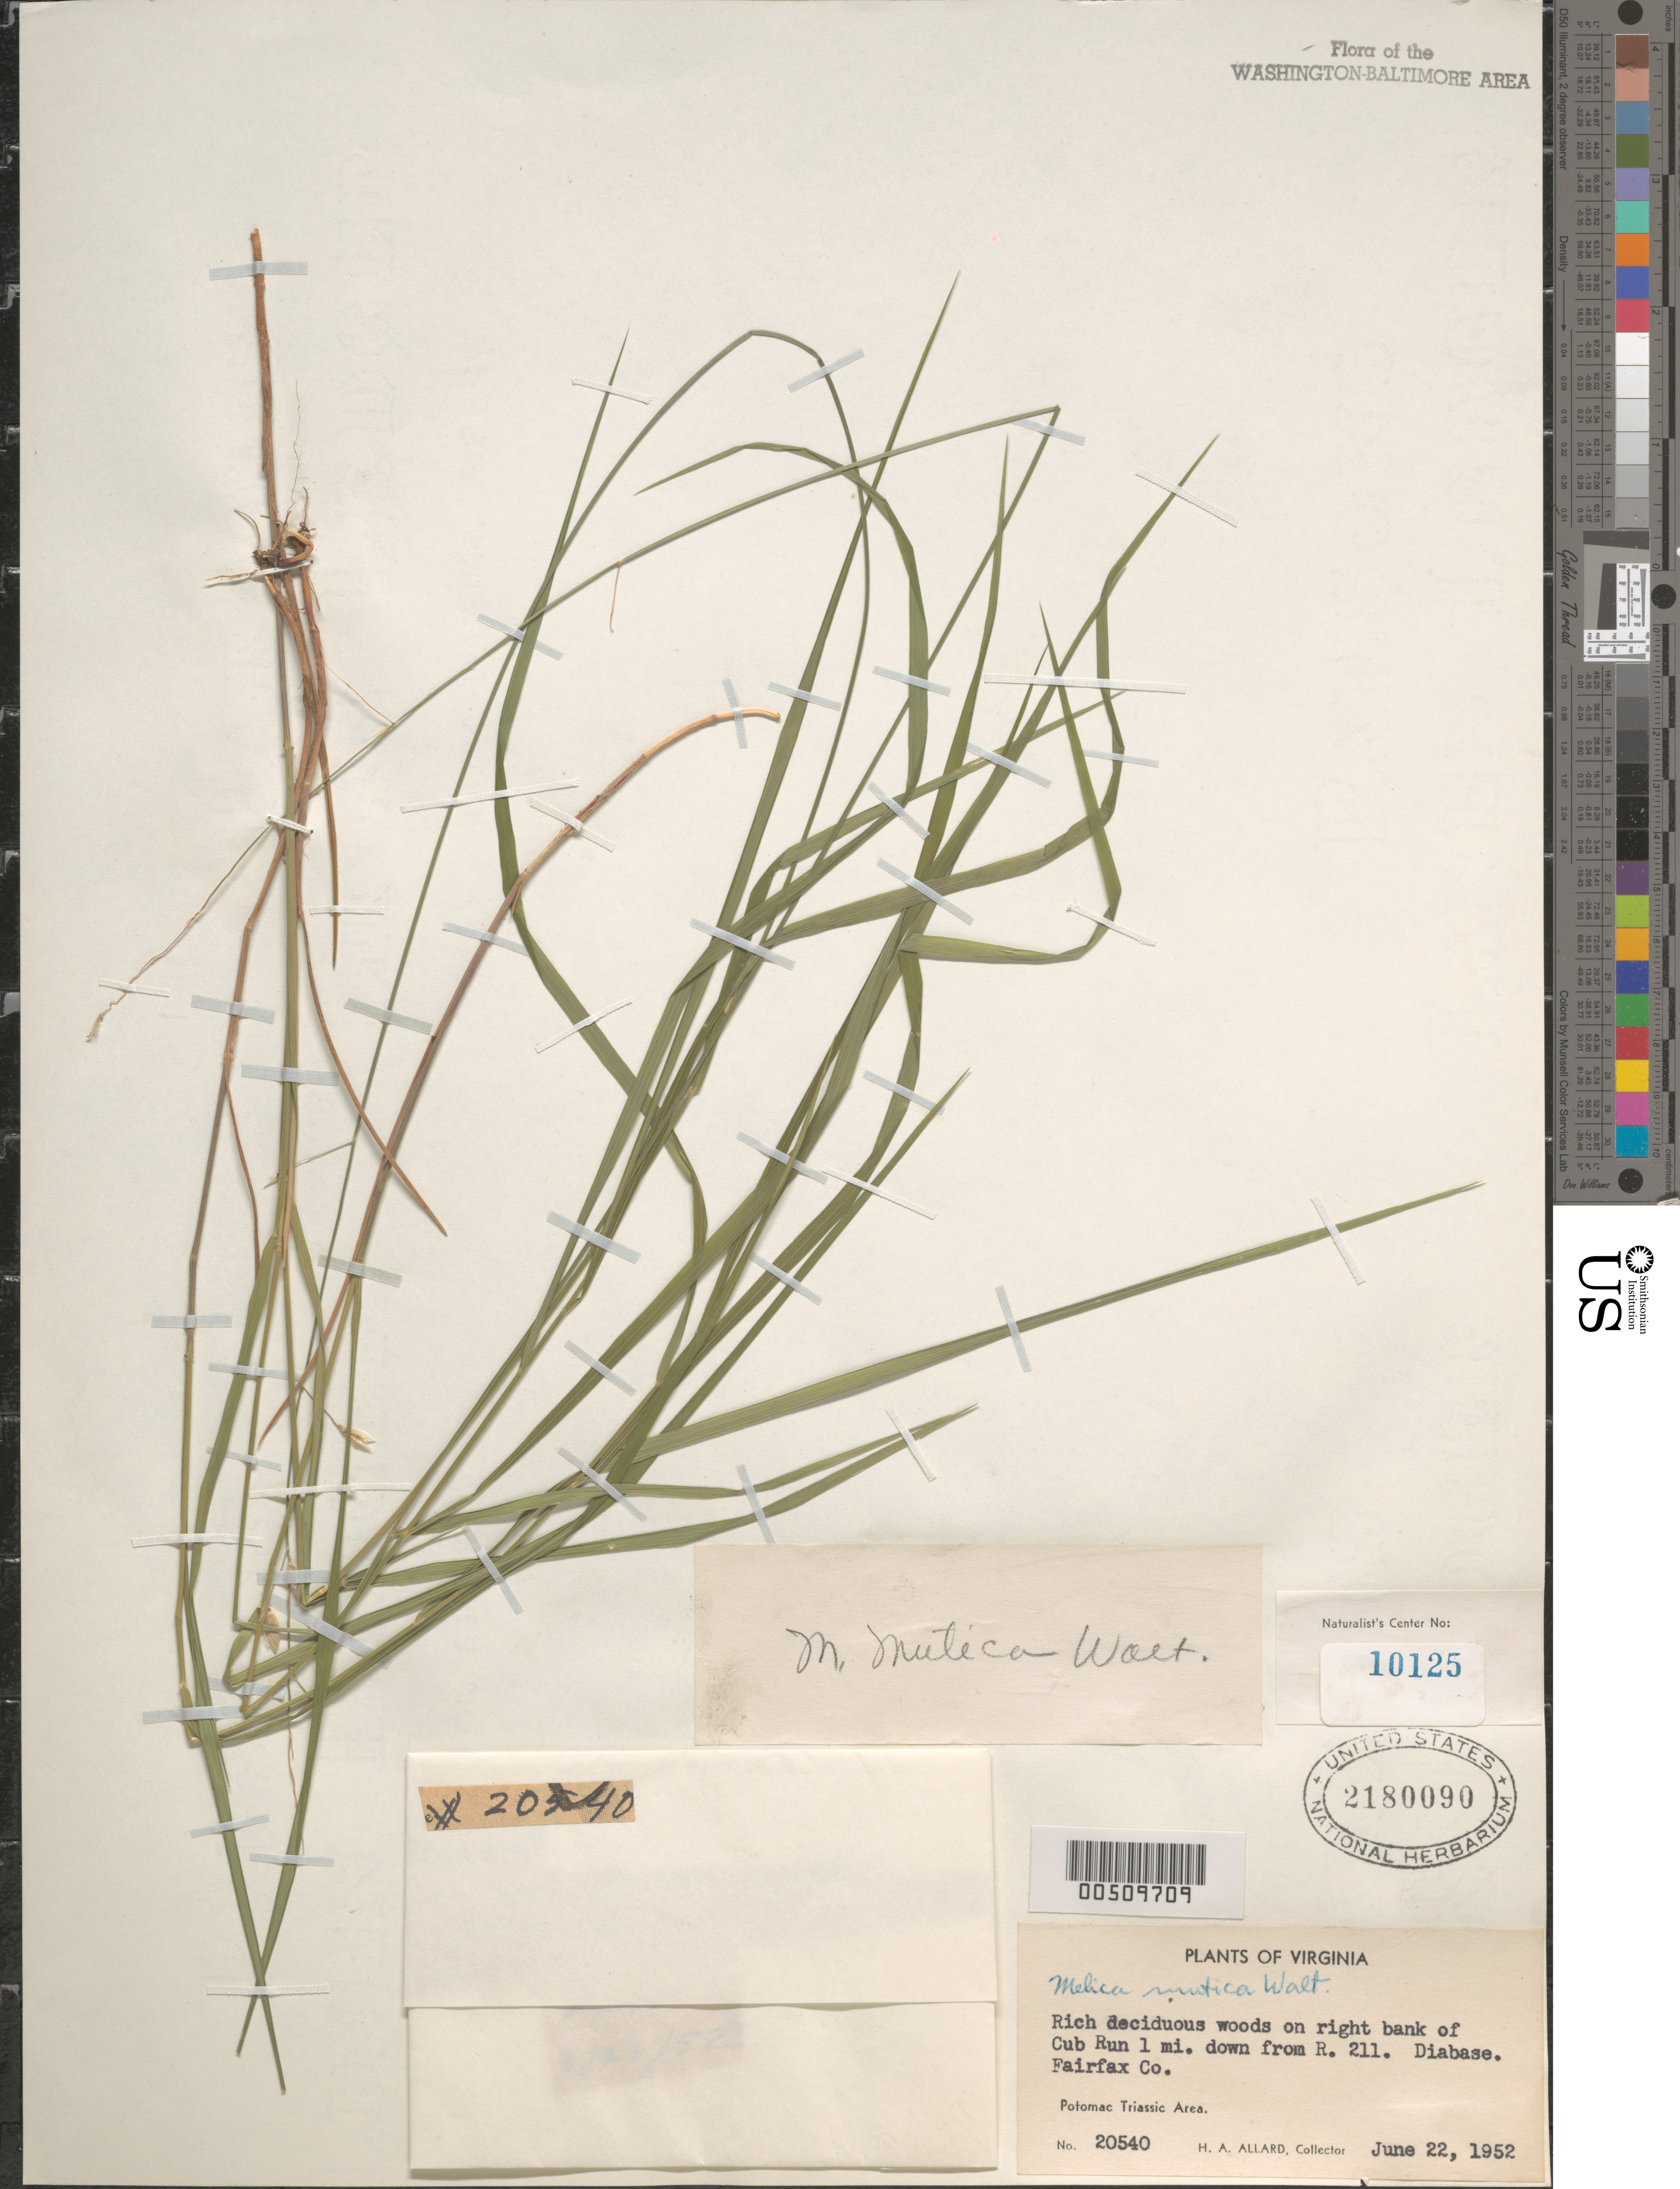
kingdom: Plantae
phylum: Tracheophyta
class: Liliopsida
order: Poales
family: Poaceae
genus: Melica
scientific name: Melica mutica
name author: Walter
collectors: H. A. Allard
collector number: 20540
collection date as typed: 22 Jun 1952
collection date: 1952-06-22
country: United States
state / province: Virginia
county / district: Fairfax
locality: Cub Run 1 mi. down from Rt. 211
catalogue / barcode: US 2180090